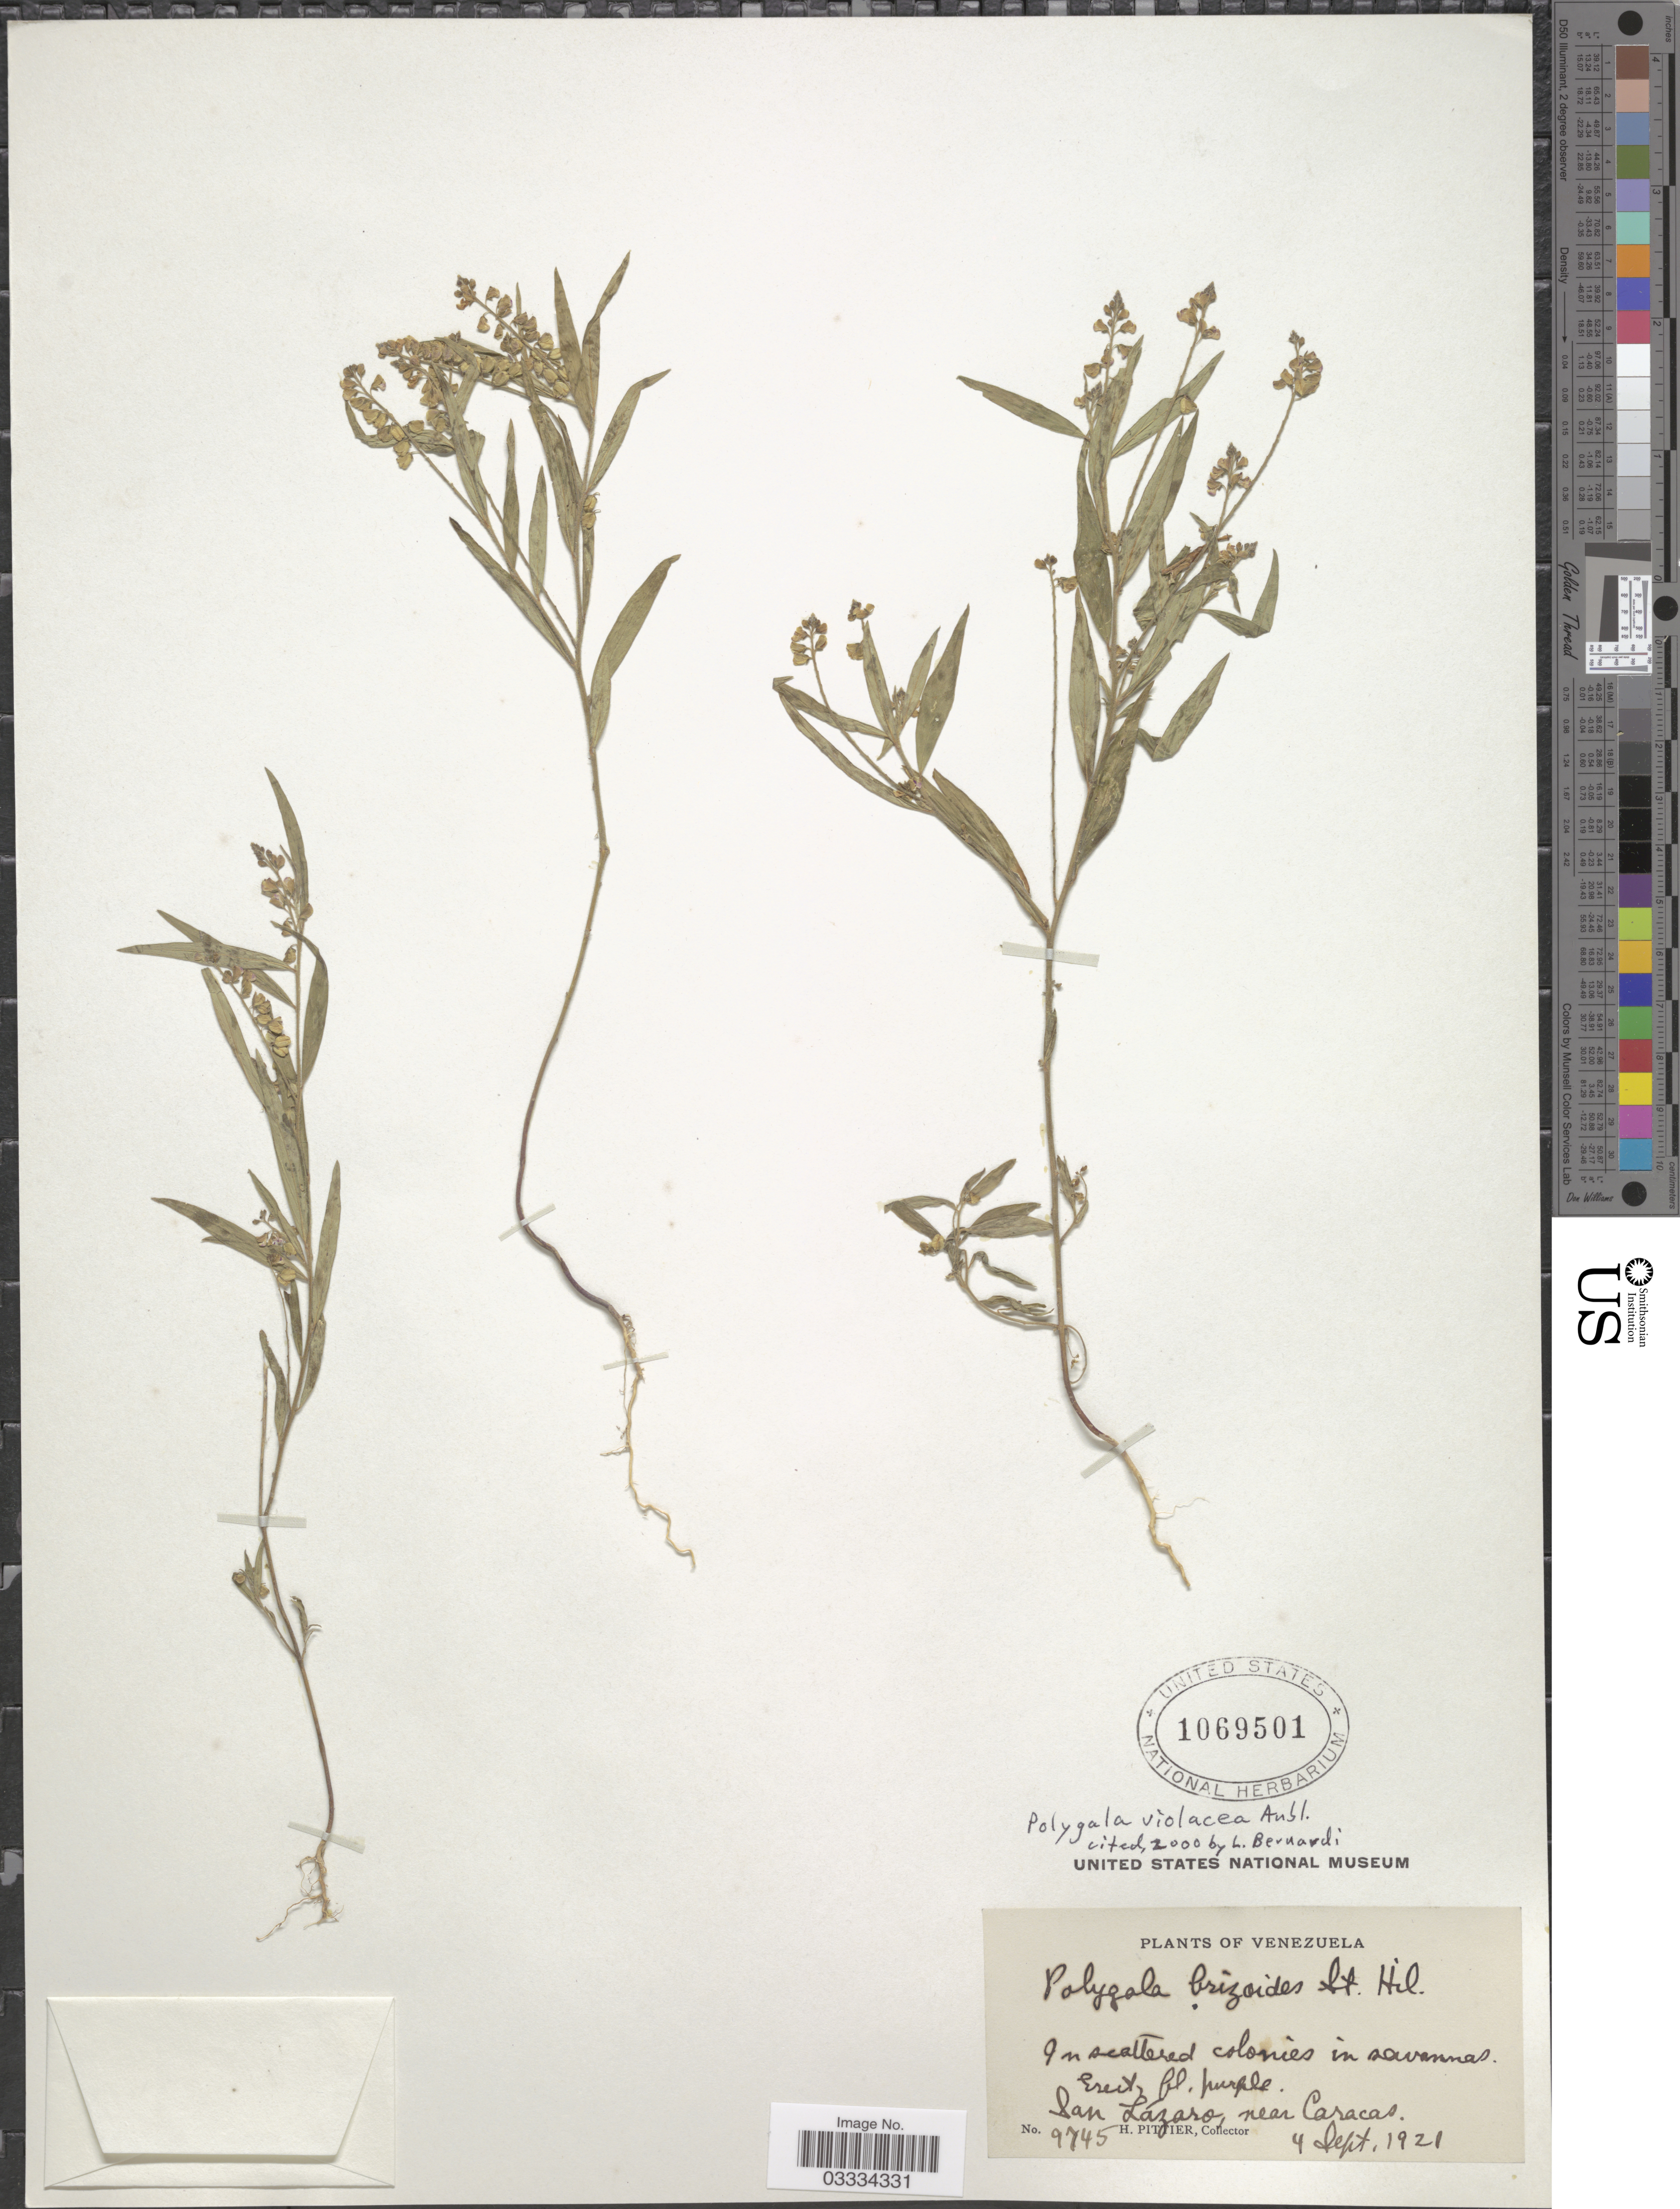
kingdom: Plantae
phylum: Tracheophyta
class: Magnoliopsida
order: Fabales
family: Polygalaceae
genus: Asemeia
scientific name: Asemeia violacea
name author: (Aubl.) J.F.B. Pastore & J.R. Abbott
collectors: H. F. Pittier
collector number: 9745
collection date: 1921-09-04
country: Venezuela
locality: San Lázaro, near Caracas.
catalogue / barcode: US 1069501